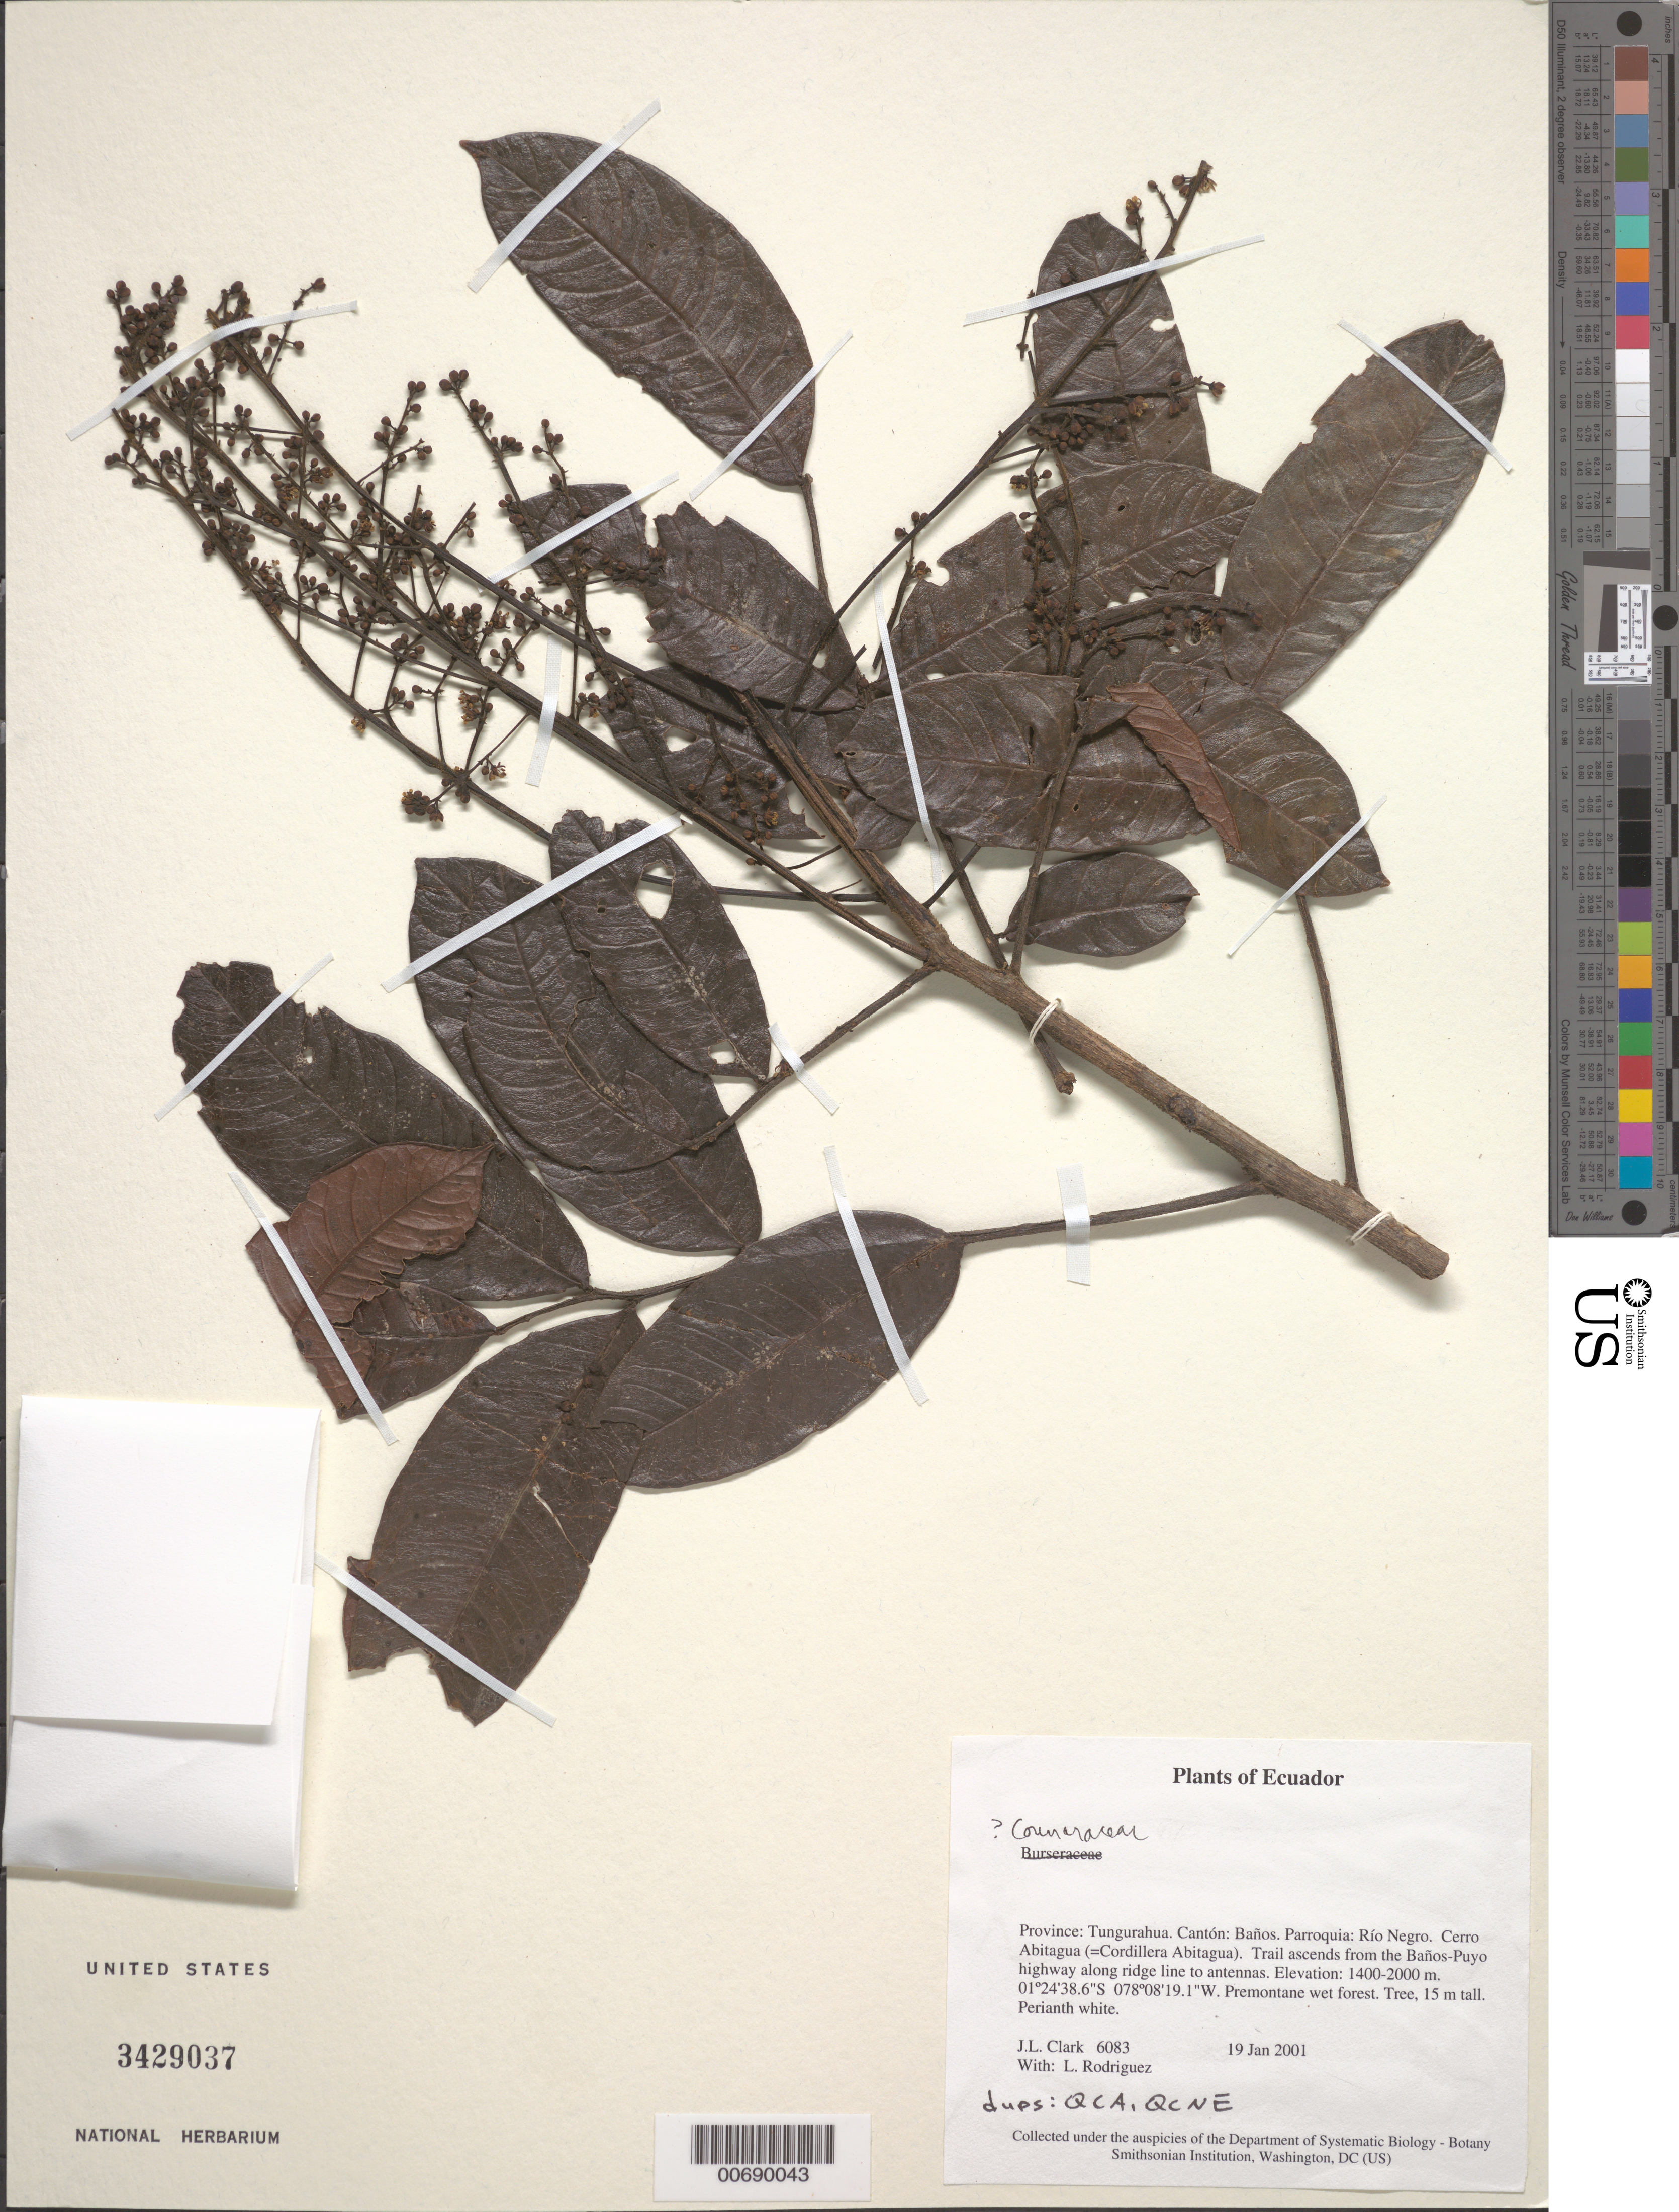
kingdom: Plantae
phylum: Tracheophyta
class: Magnoliopsida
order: Oxalidales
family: Connaraceae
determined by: Daly, D. C.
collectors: J. L. Clark & L. Rodriguez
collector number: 6083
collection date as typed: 19 Jan 2001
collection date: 2001-01-19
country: Ecuador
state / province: Tungurahua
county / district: Baños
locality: Parroquia: Río Negro. Cerro Abitagua (=Cordillera Abitagua). Trail ascends from the Baños-Puyo highway along ridge line to antennas.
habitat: Premontane wet forest.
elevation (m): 1400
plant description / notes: QCA, QCNE, US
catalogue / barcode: US 3429037